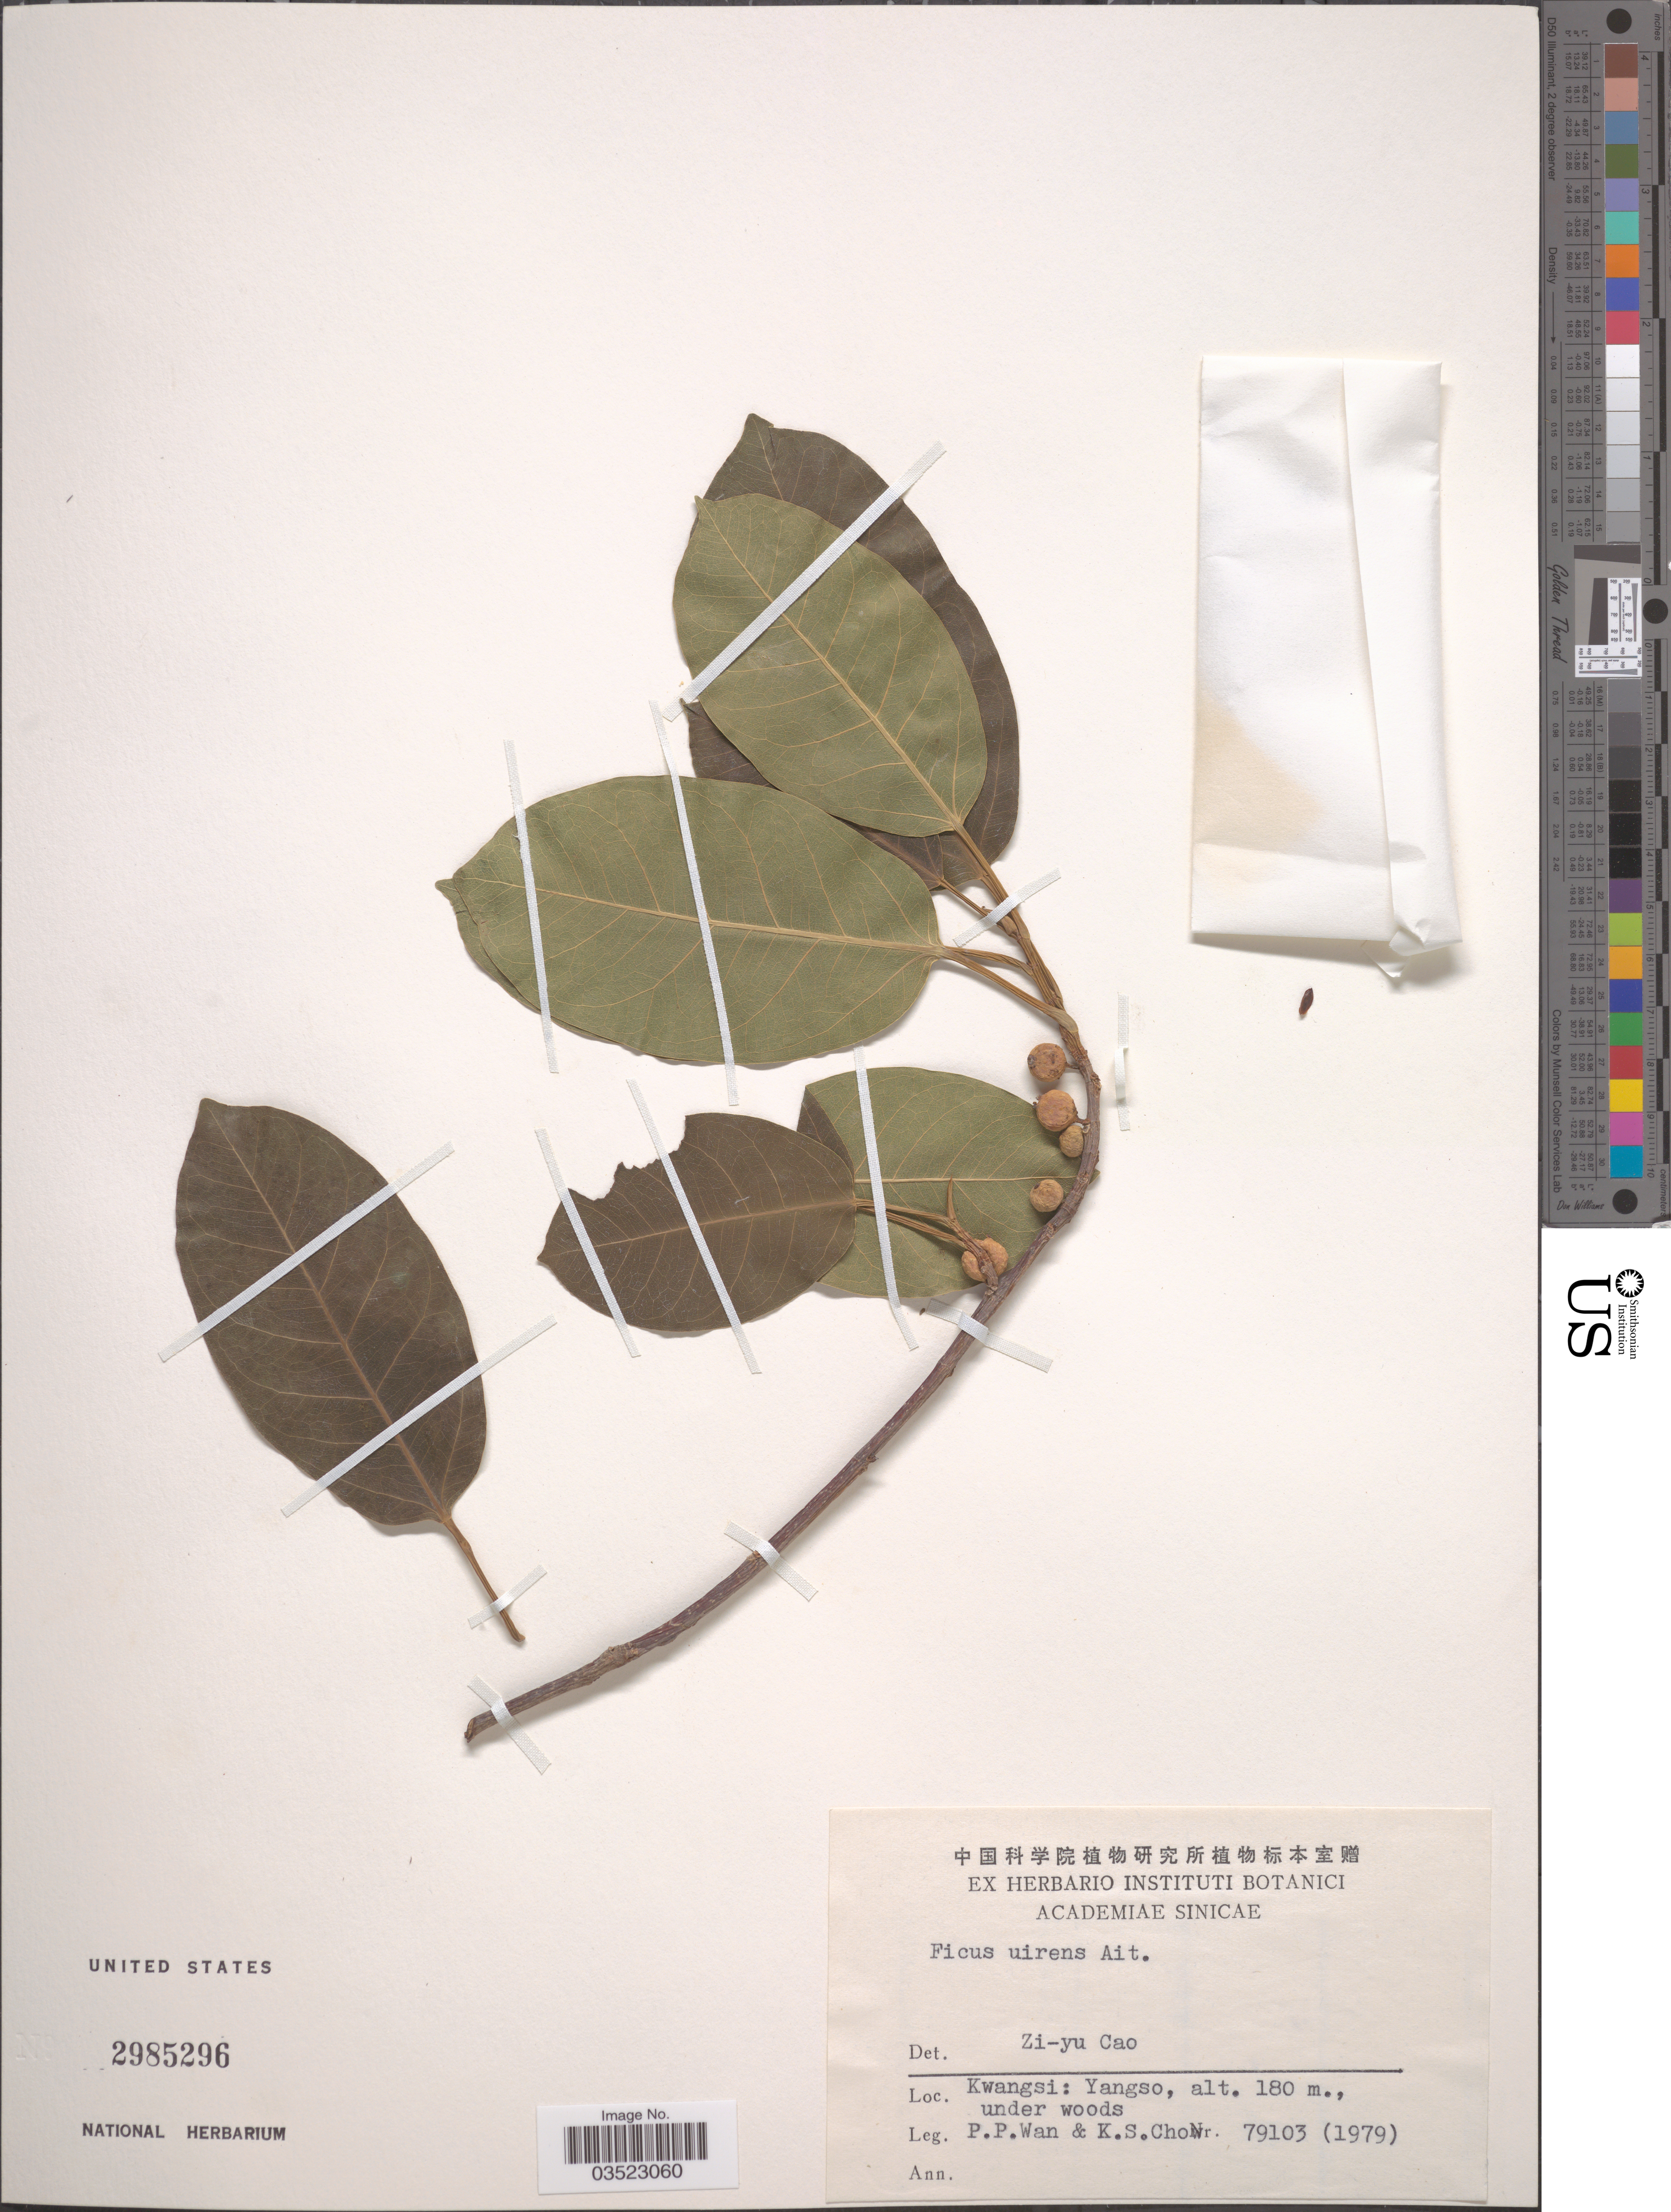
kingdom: Plantae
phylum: Tracheophyta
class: Magnoliopsida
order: Rosales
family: Moraceae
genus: Ficus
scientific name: Ficus virens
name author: Aiton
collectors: P. Wan & K. S. Chow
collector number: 79103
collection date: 1979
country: China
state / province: Guangxi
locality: Kwangsi: Yangso, under woods.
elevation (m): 180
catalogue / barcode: US 2985296